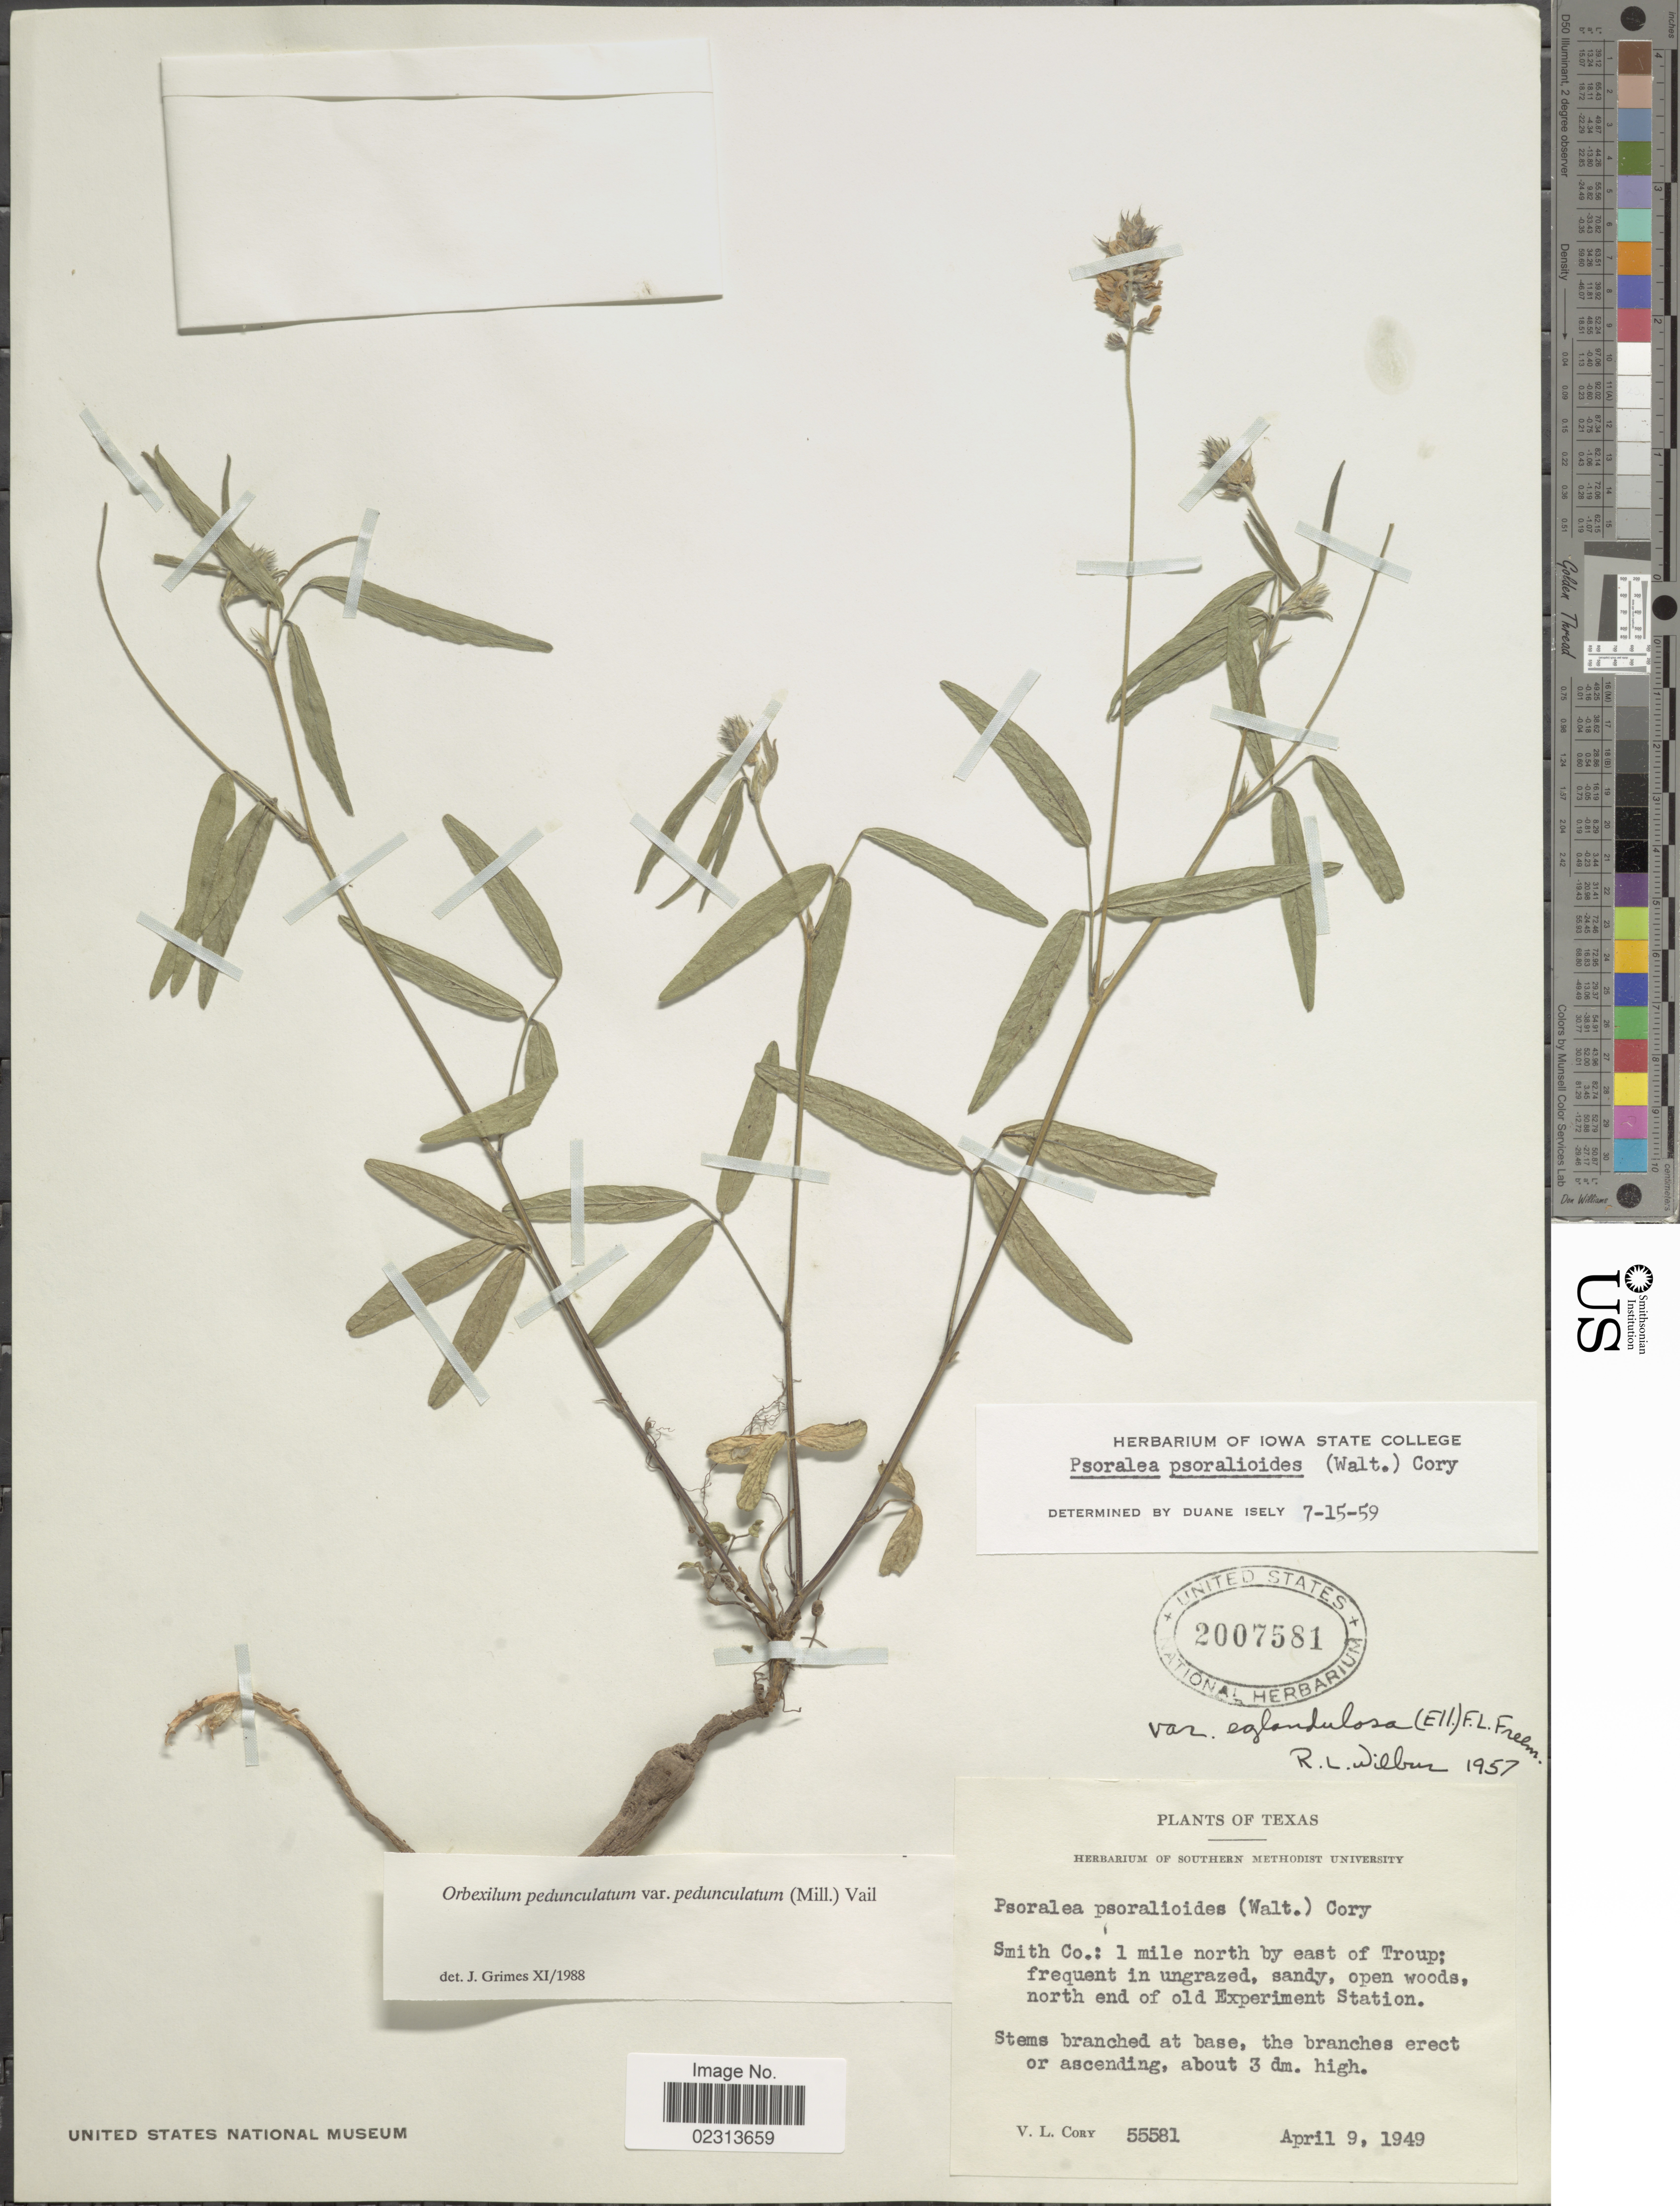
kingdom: Plantae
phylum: Tracheophyta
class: Magnoliopsida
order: Fabales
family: Fabaceae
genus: Orbexilum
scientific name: Orbexilum pedunculatum var. pedunculatum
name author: (Miller) Rydberg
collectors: V. Cory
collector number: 55581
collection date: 1949-04-09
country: United States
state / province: Texas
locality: Smith Co.: 1 mile north by east of Troup; frequent in ungrazed, sandy, open woods, north end of old Experiment Station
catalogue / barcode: US 2007581